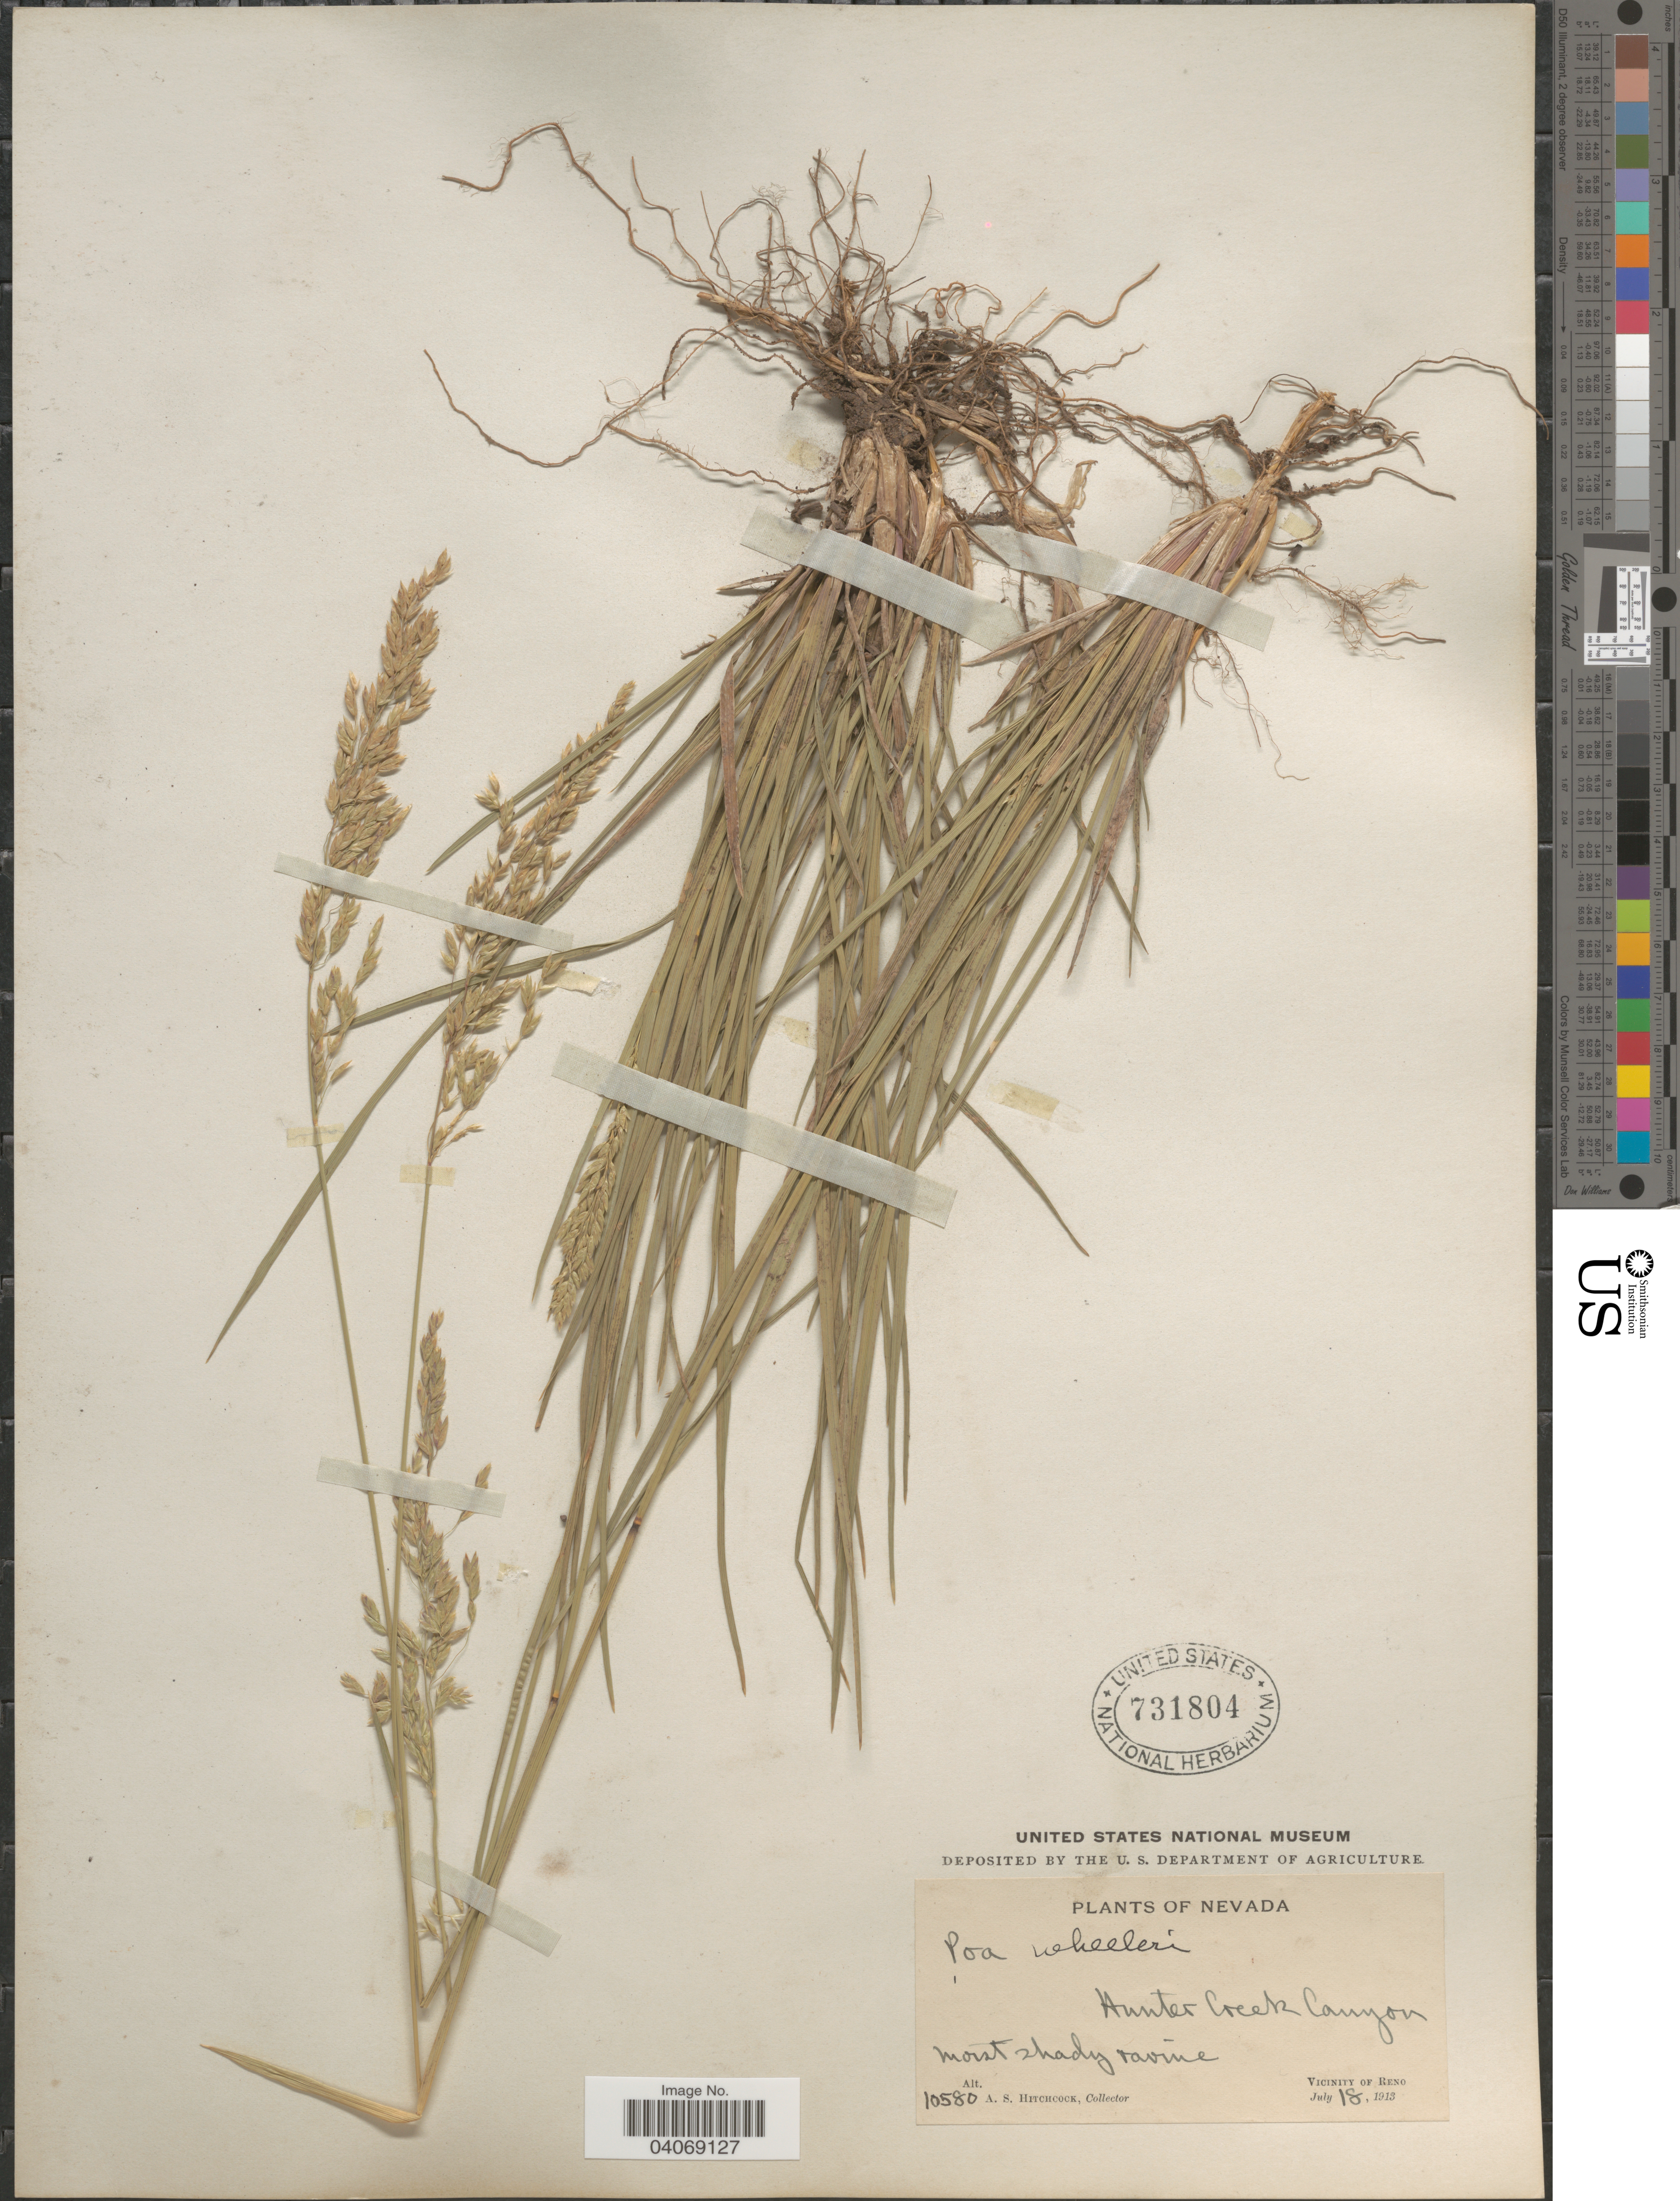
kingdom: Plantae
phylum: Tracheophyta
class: Liliopsida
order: Poales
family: Poaceae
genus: Poa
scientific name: Poa wheeleri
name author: Vasey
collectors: A. S. Hitchcock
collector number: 10580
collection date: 1913-07-18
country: United States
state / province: Nevada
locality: Hunter Creek Canyon. Moist shady ravine. Vicinity of Reno.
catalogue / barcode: US 731804